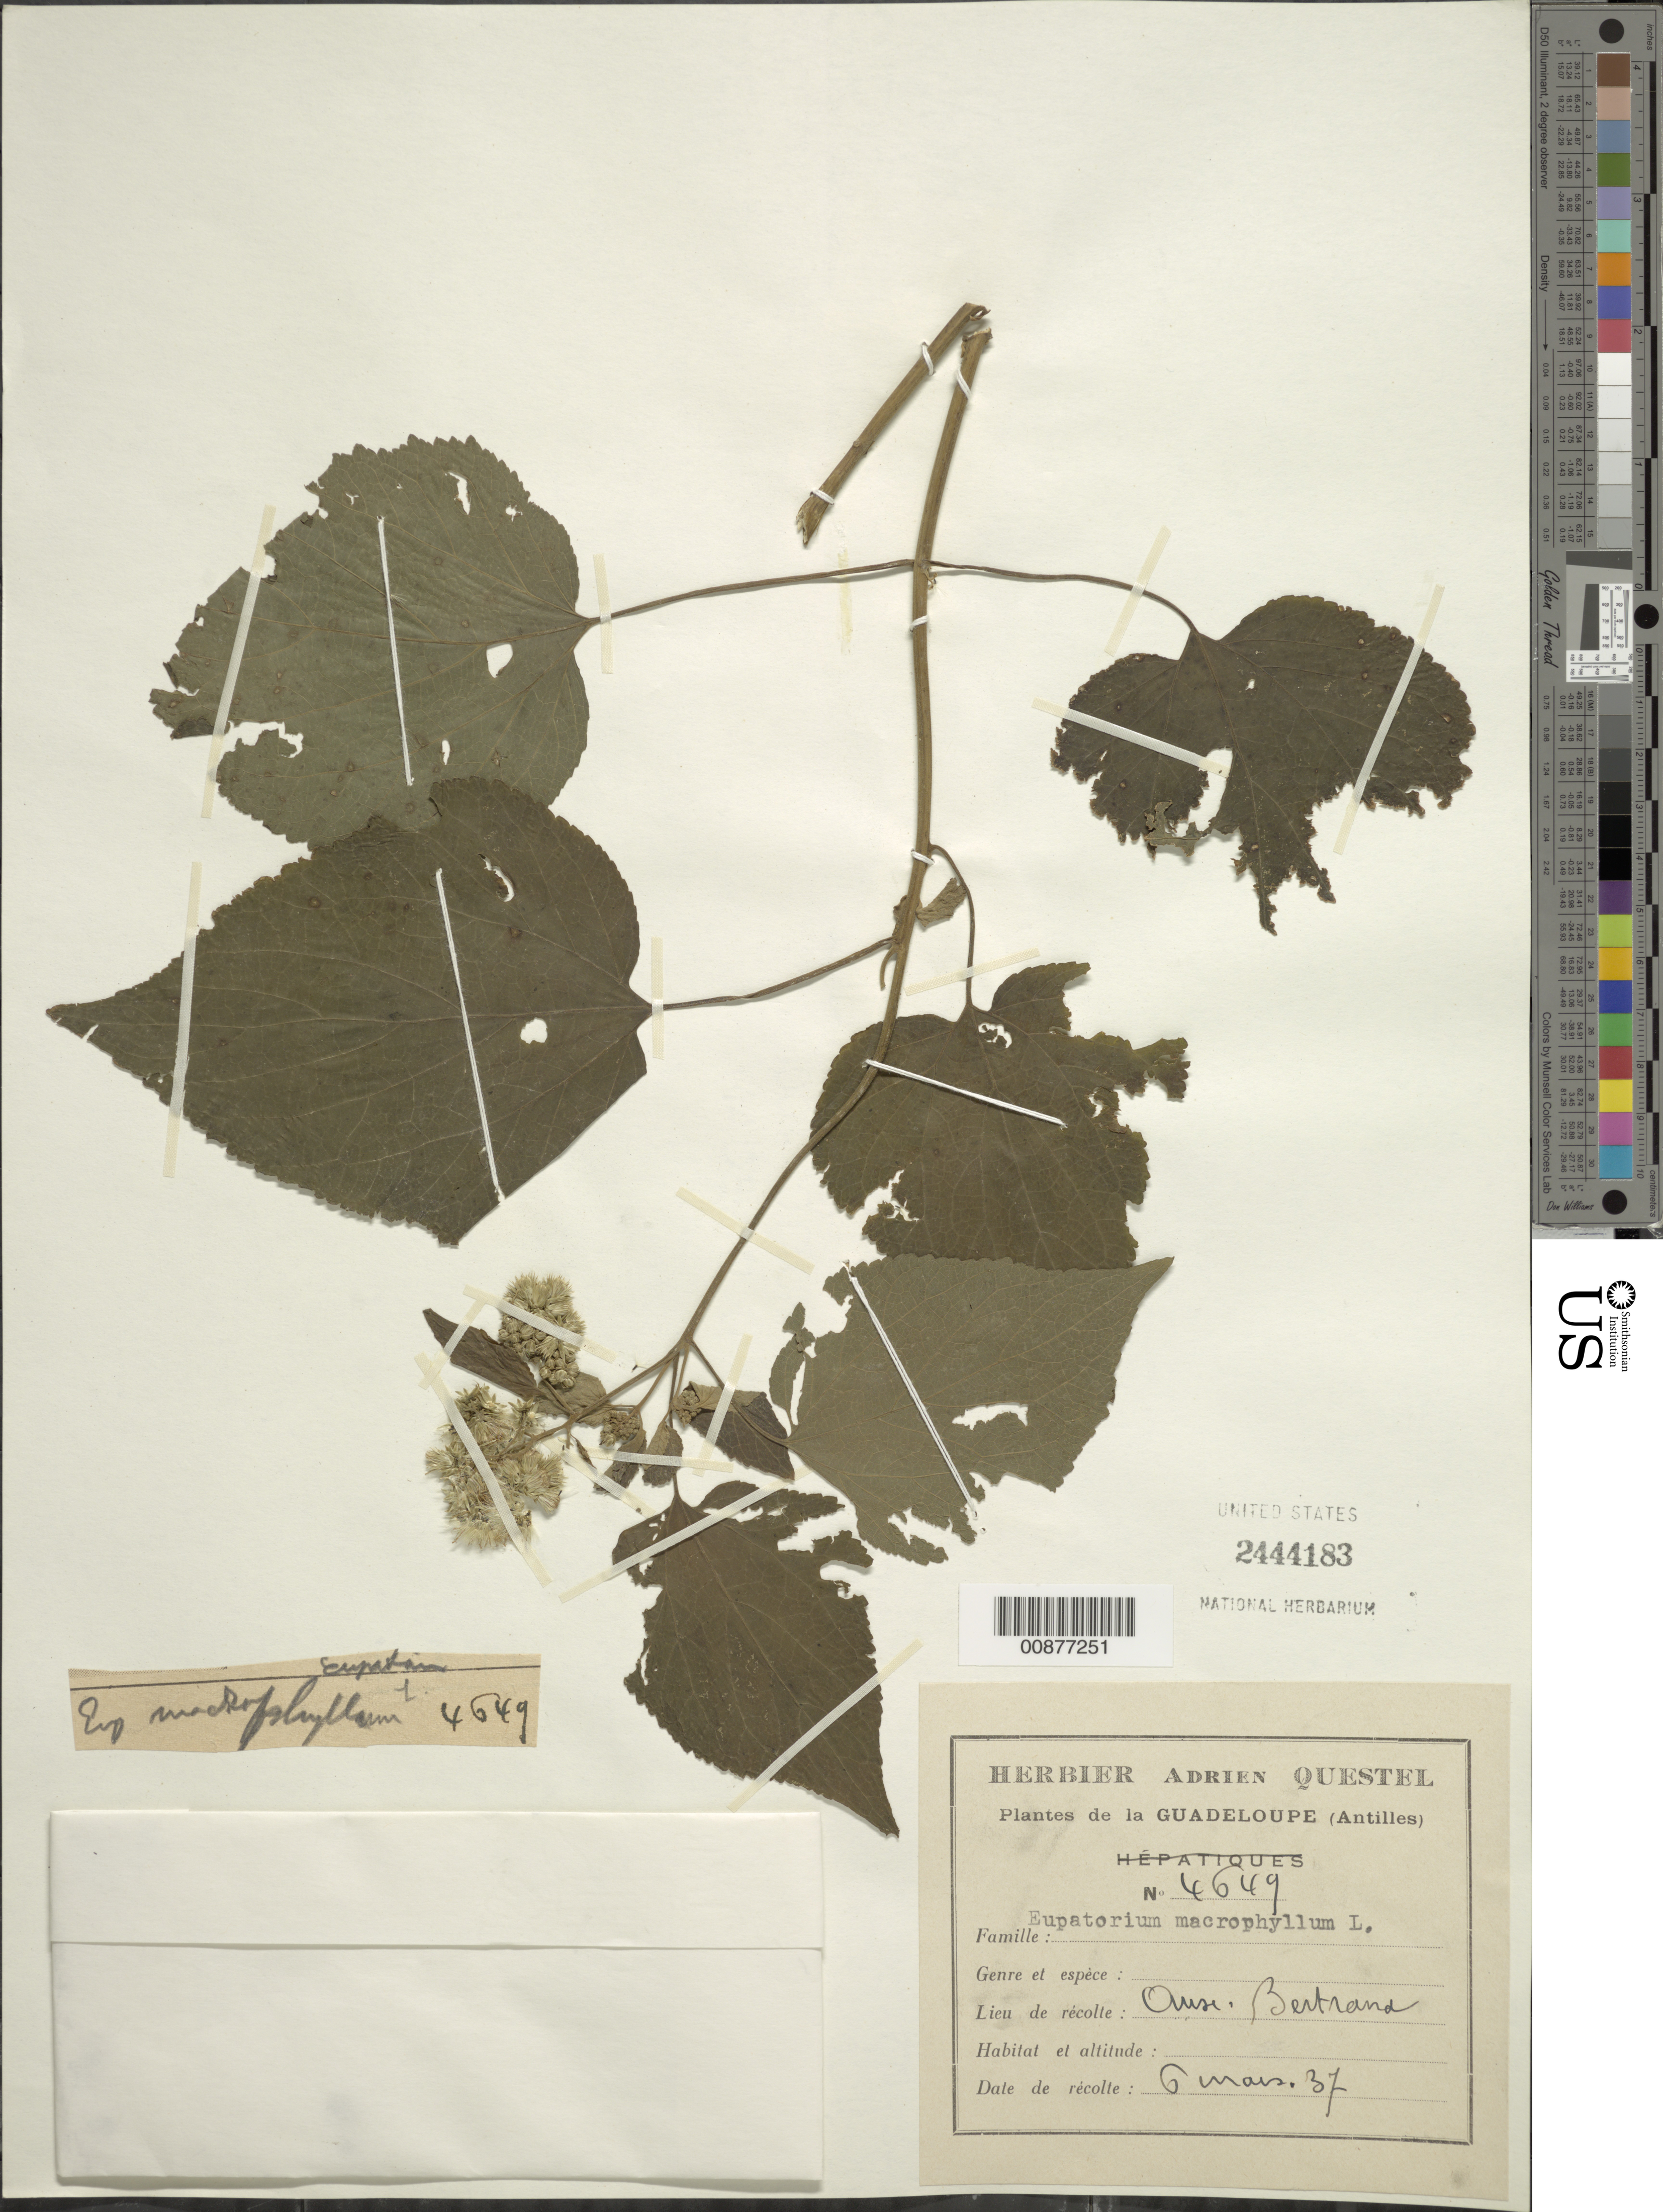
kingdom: Plantae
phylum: Tracheophyta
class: Magnoliopsida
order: Asterales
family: Asteraceae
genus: Hebeclinium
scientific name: Hebeclinium macrophyllum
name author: (L.) DC.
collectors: A. Questel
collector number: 4649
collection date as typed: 06 Mar 1937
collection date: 1937-03-06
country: Guadeloupe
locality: Anse. Bertrana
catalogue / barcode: US 2444183